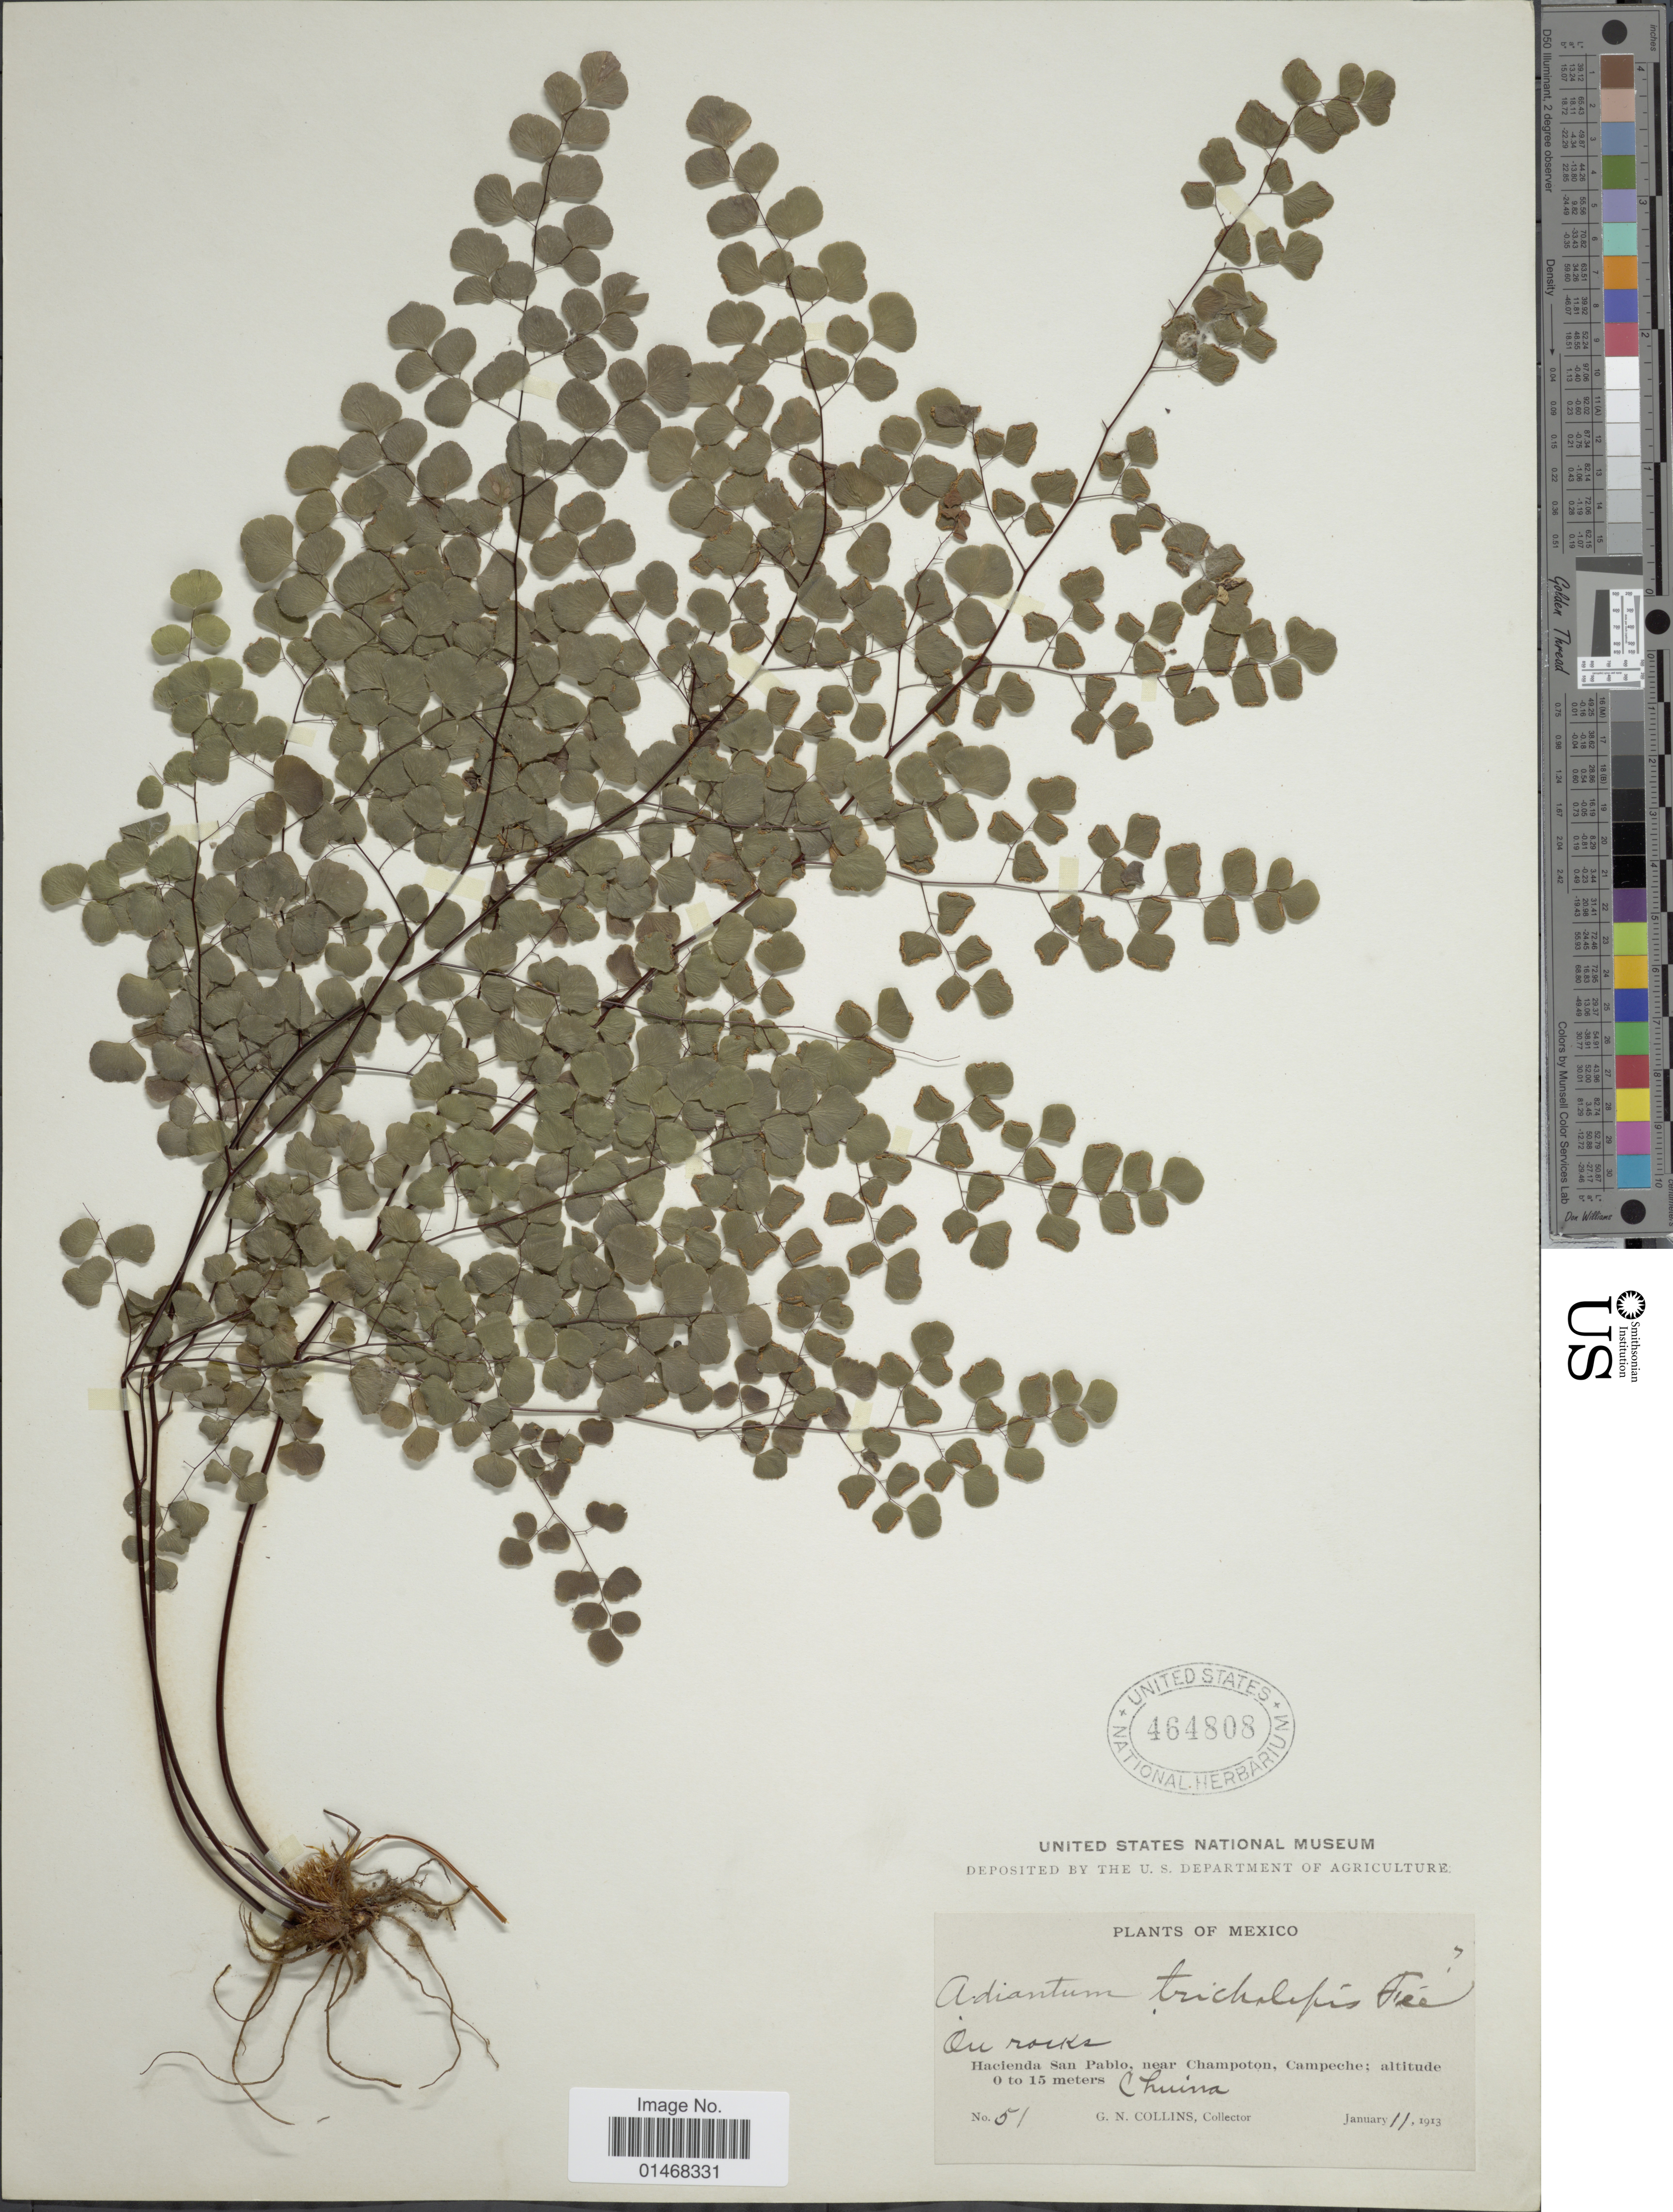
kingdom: Plantae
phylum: Tracheophyta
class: Polypodiopsida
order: Polypodiales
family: Pteridaceae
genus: Adiantum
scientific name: Adiantum tricholepis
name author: Fée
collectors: G. Collins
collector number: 51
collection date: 1913-01-11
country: Mexico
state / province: Campeche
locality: Hacienda San Pablo, near Champoton, Campeche. Chuina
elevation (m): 0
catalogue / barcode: US 46808